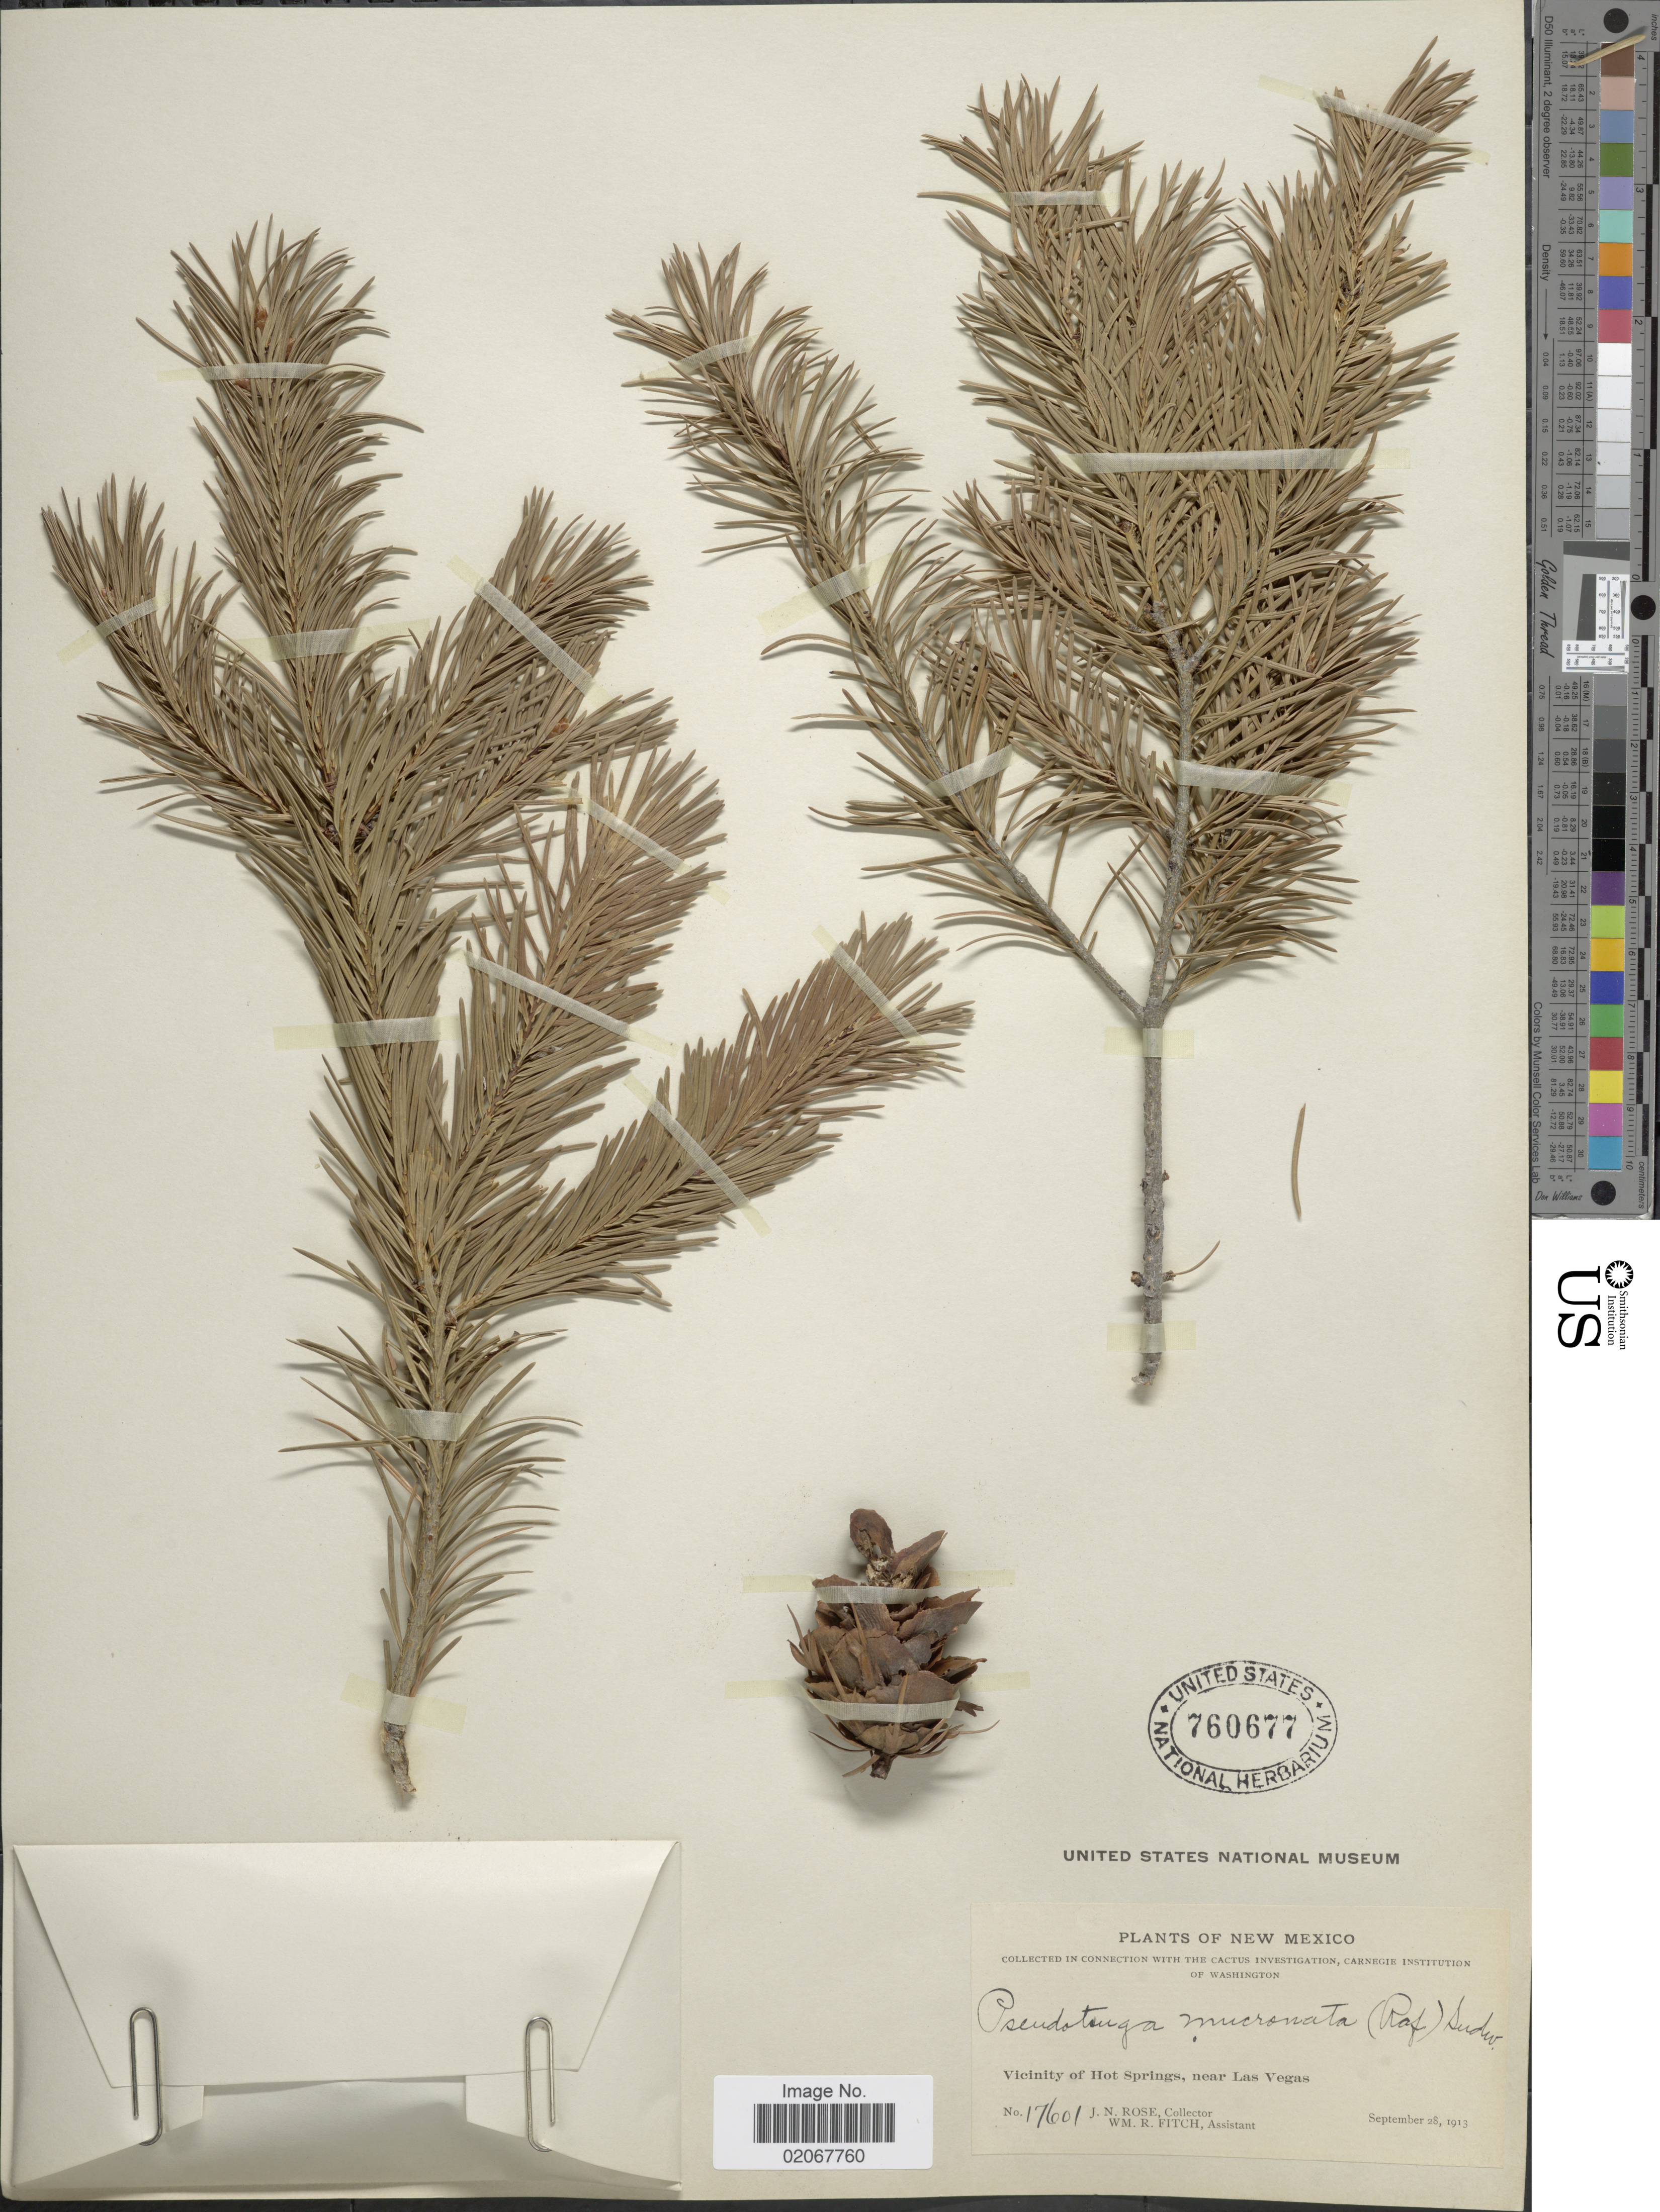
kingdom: Plantae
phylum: Tracheophyta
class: Pinopsida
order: Pinales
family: Pinaceae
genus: Pseudotsuga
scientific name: Pseudotsuga menziesii var. glauca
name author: (Beissn.) Franco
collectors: J. N. Rose & W. R. Fitch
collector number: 17601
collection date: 1913-09-28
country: United States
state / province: New Mexico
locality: Vicinity of Hot Springs, near Las Vegas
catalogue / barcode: US 760677